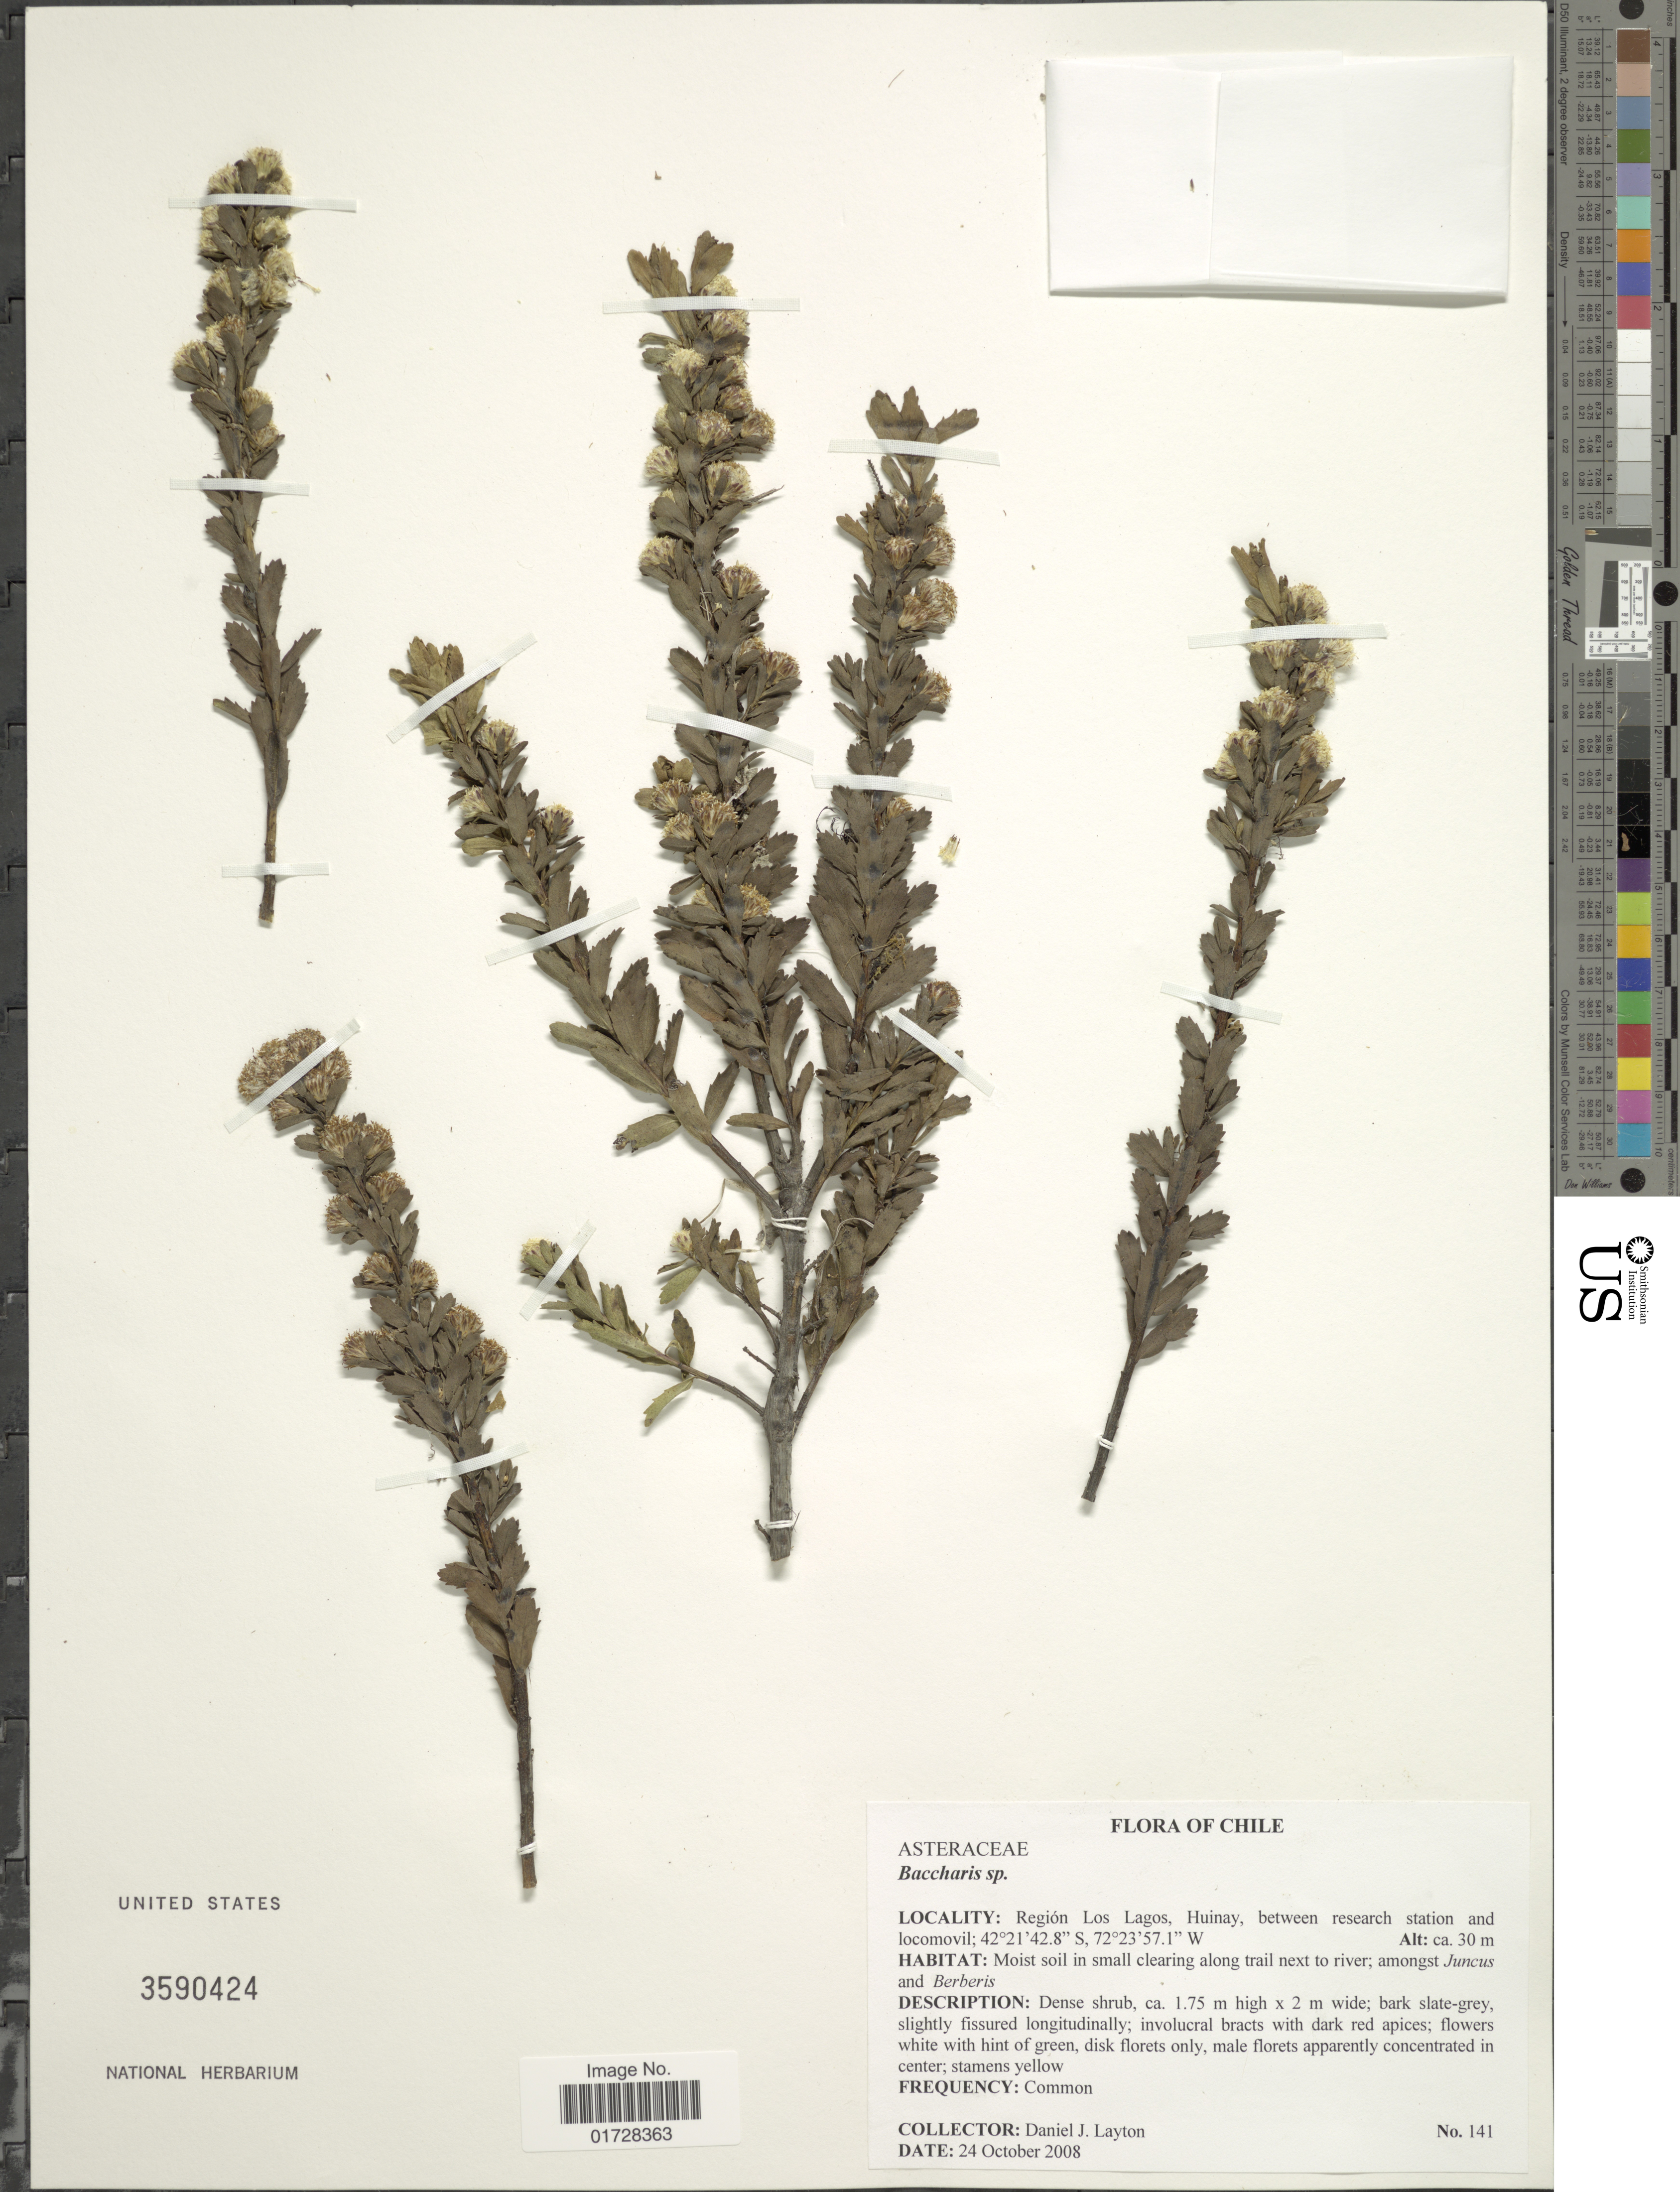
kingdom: Plantae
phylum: Tracheophyta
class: Magnoliopsida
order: Asterales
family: Asteraceae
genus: Baccharis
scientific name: Baccharis sp.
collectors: D. J. Layton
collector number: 141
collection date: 2008-10-24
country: Chile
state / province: Los Lagos (X)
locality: Huinay, between research station and locomovil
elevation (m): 30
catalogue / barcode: US 3590424